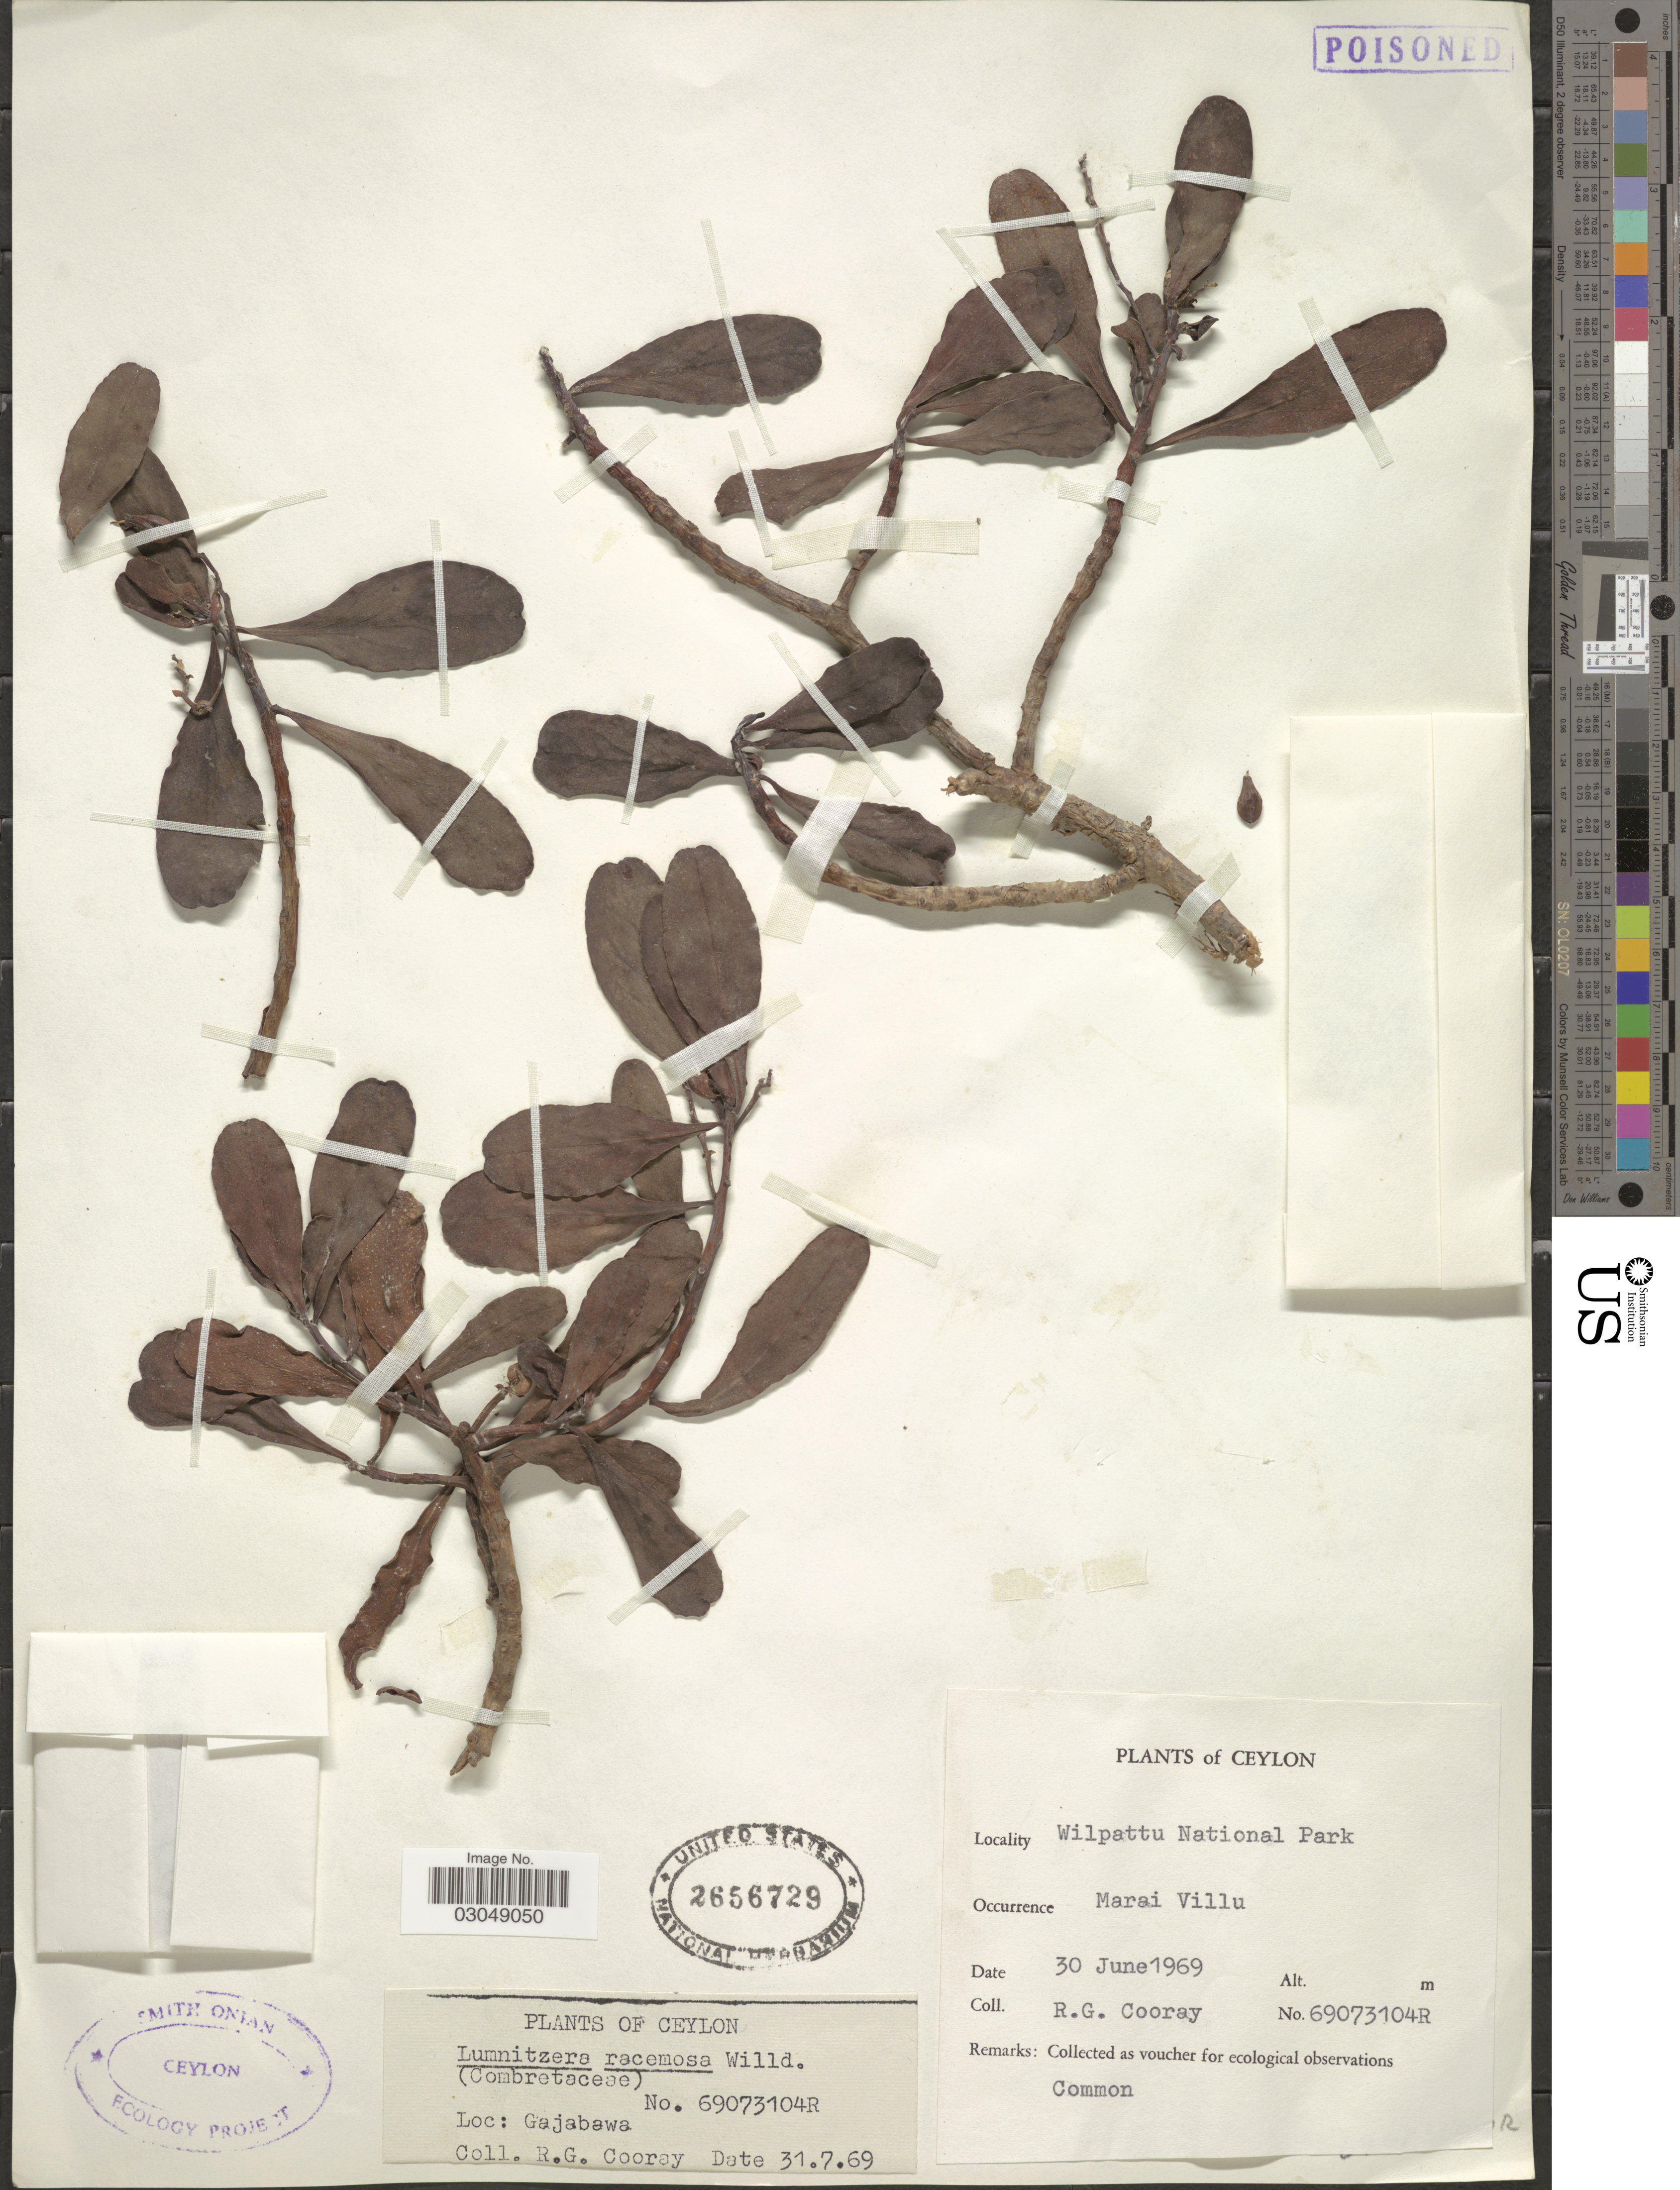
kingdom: Plantae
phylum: Tracheophyta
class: Magnoliopsida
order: Myrtales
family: Combretaceae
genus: Lumnitzera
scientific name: Lumnitzera racemosa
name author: Willd.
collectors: R. Cooray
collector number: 69073104R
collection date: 1969-06-30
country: Sri Lanka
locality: Ceylon. Wilpattu National Park. Marai Villu.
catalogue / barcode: US 2656729